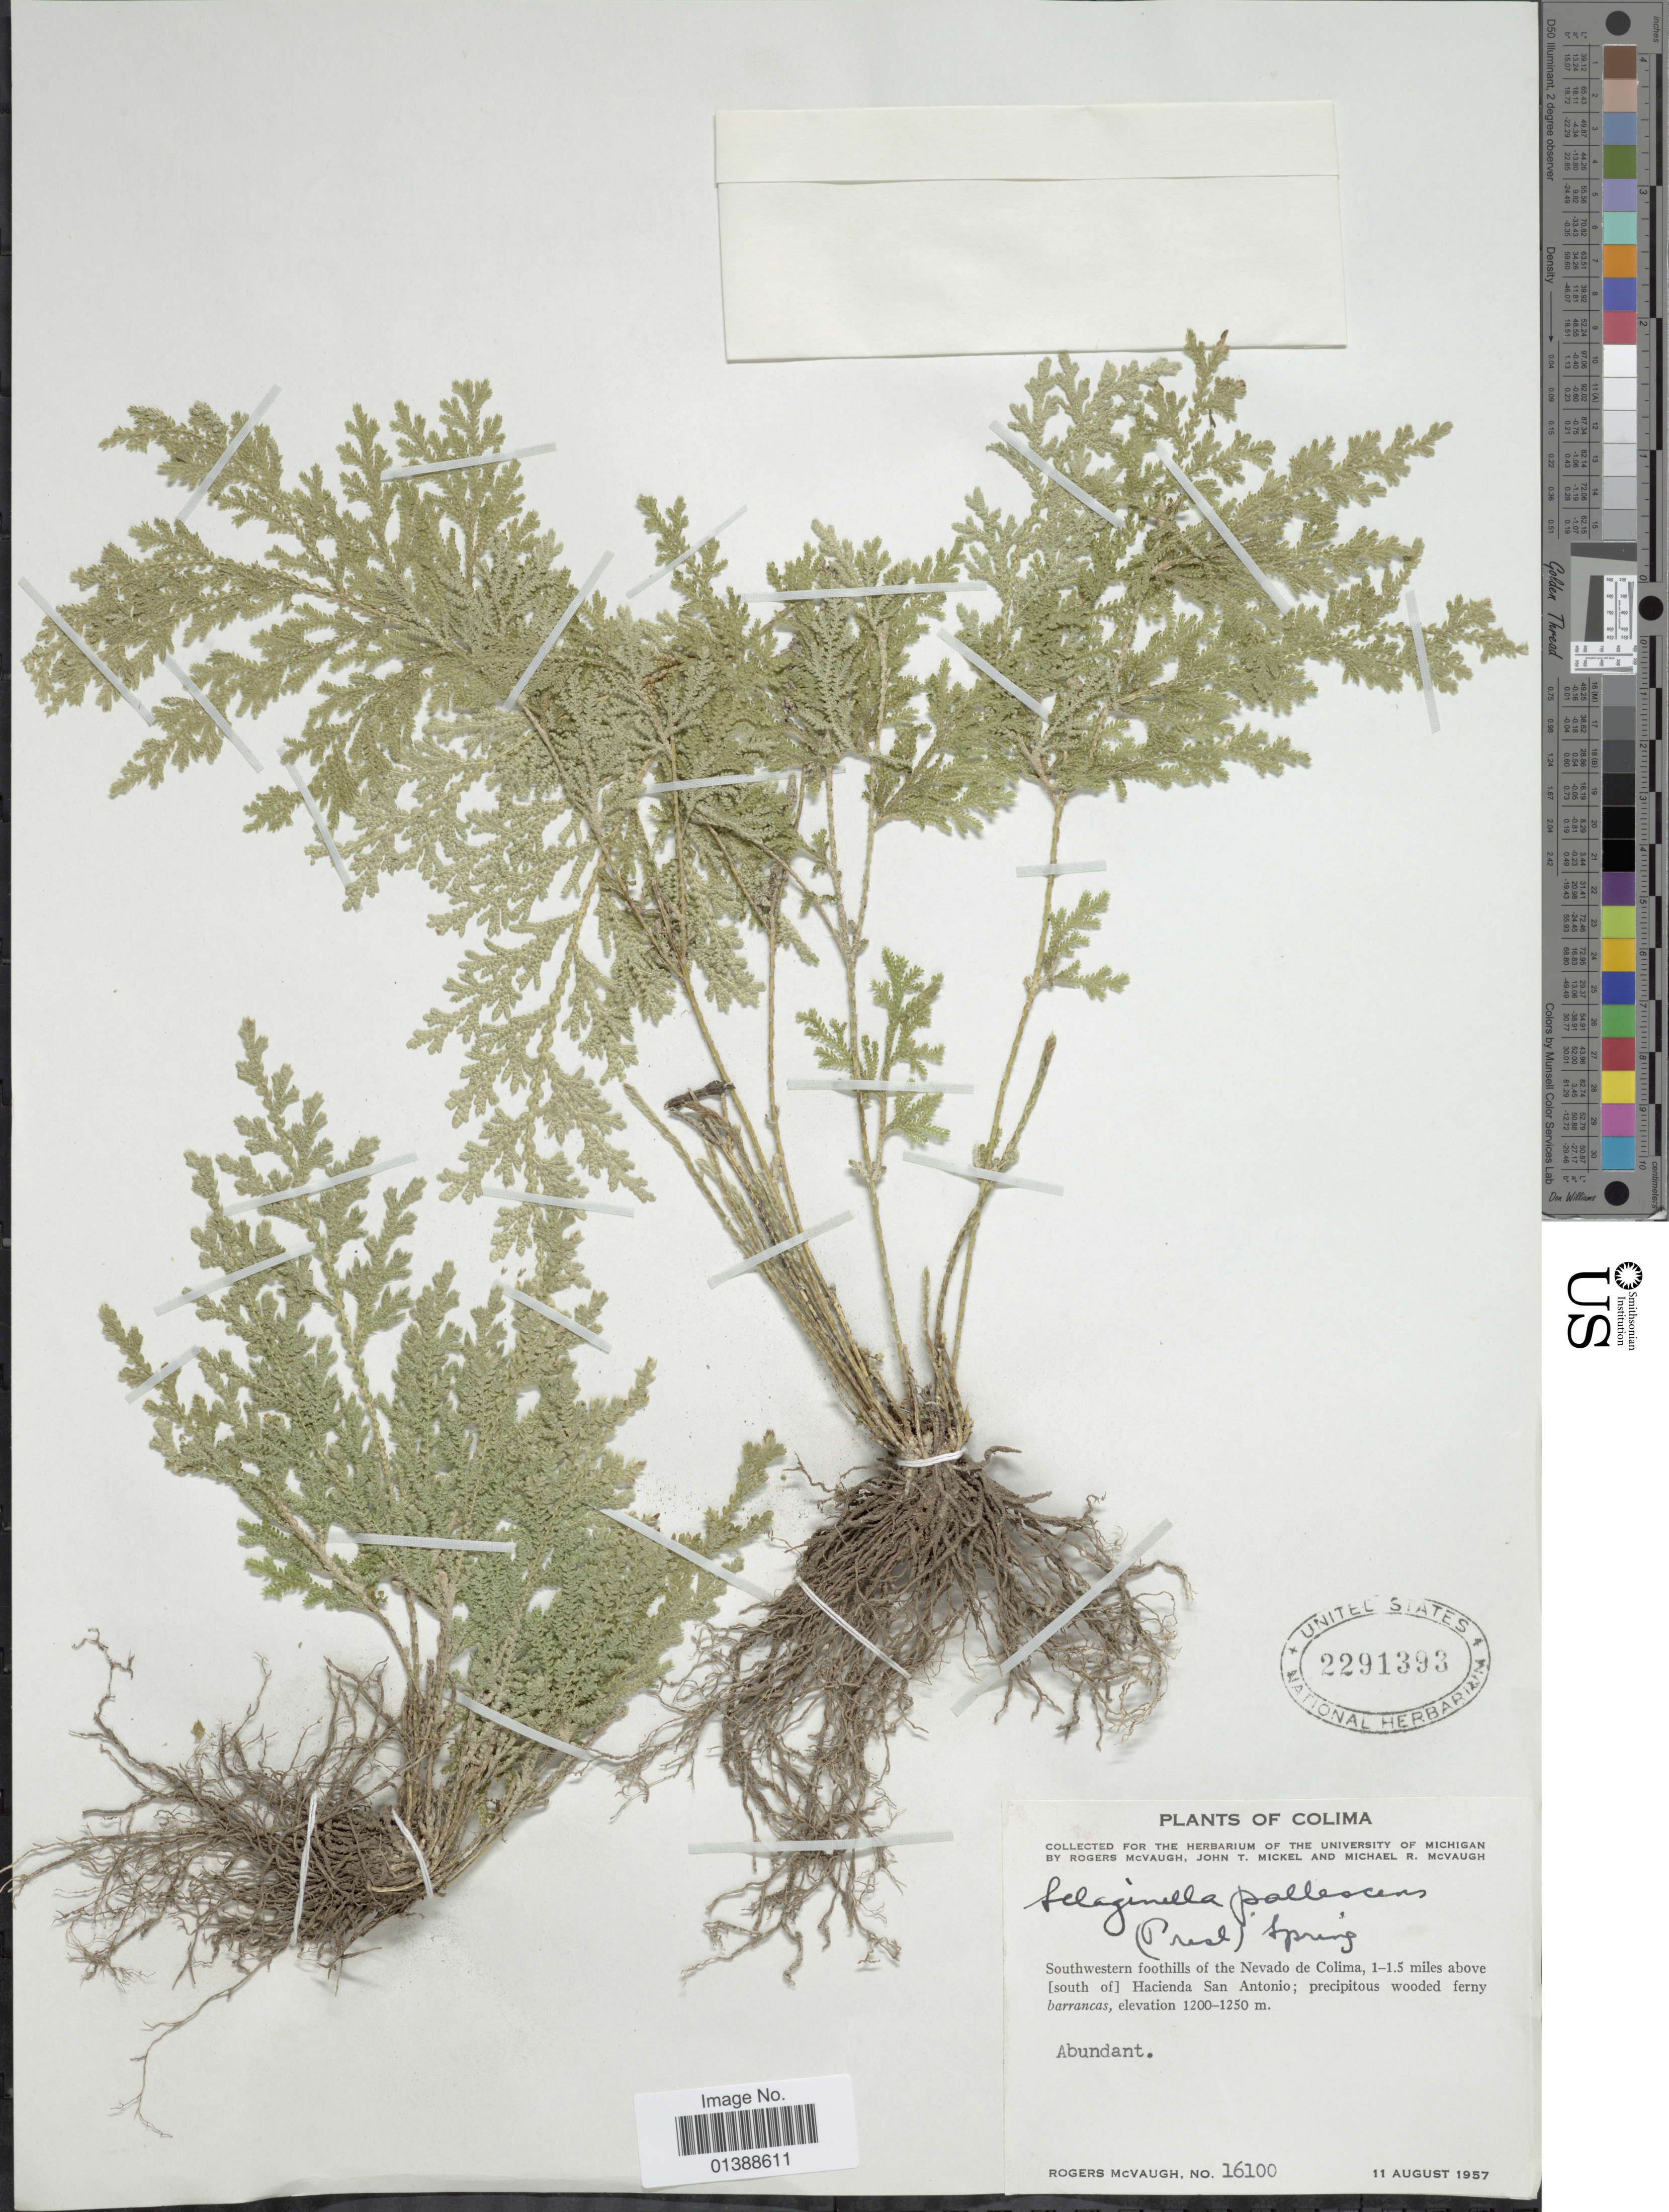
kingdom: Plantae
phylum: Tracheophyta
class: Lycopodiopsida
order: Selaginellales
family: Selaginellaceae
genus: Selaginella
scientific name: Selaginella pallescens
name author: (C. Presl) Spring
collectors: R. McVaugh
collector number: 16100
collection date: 1957-08-11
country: Mexico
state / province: Colima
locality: Southwestern foothills of the Nevado de Colima, 1-1.5 miles above [south of] Hacienda San Antonio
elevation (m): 1200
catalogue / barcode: US 2291393